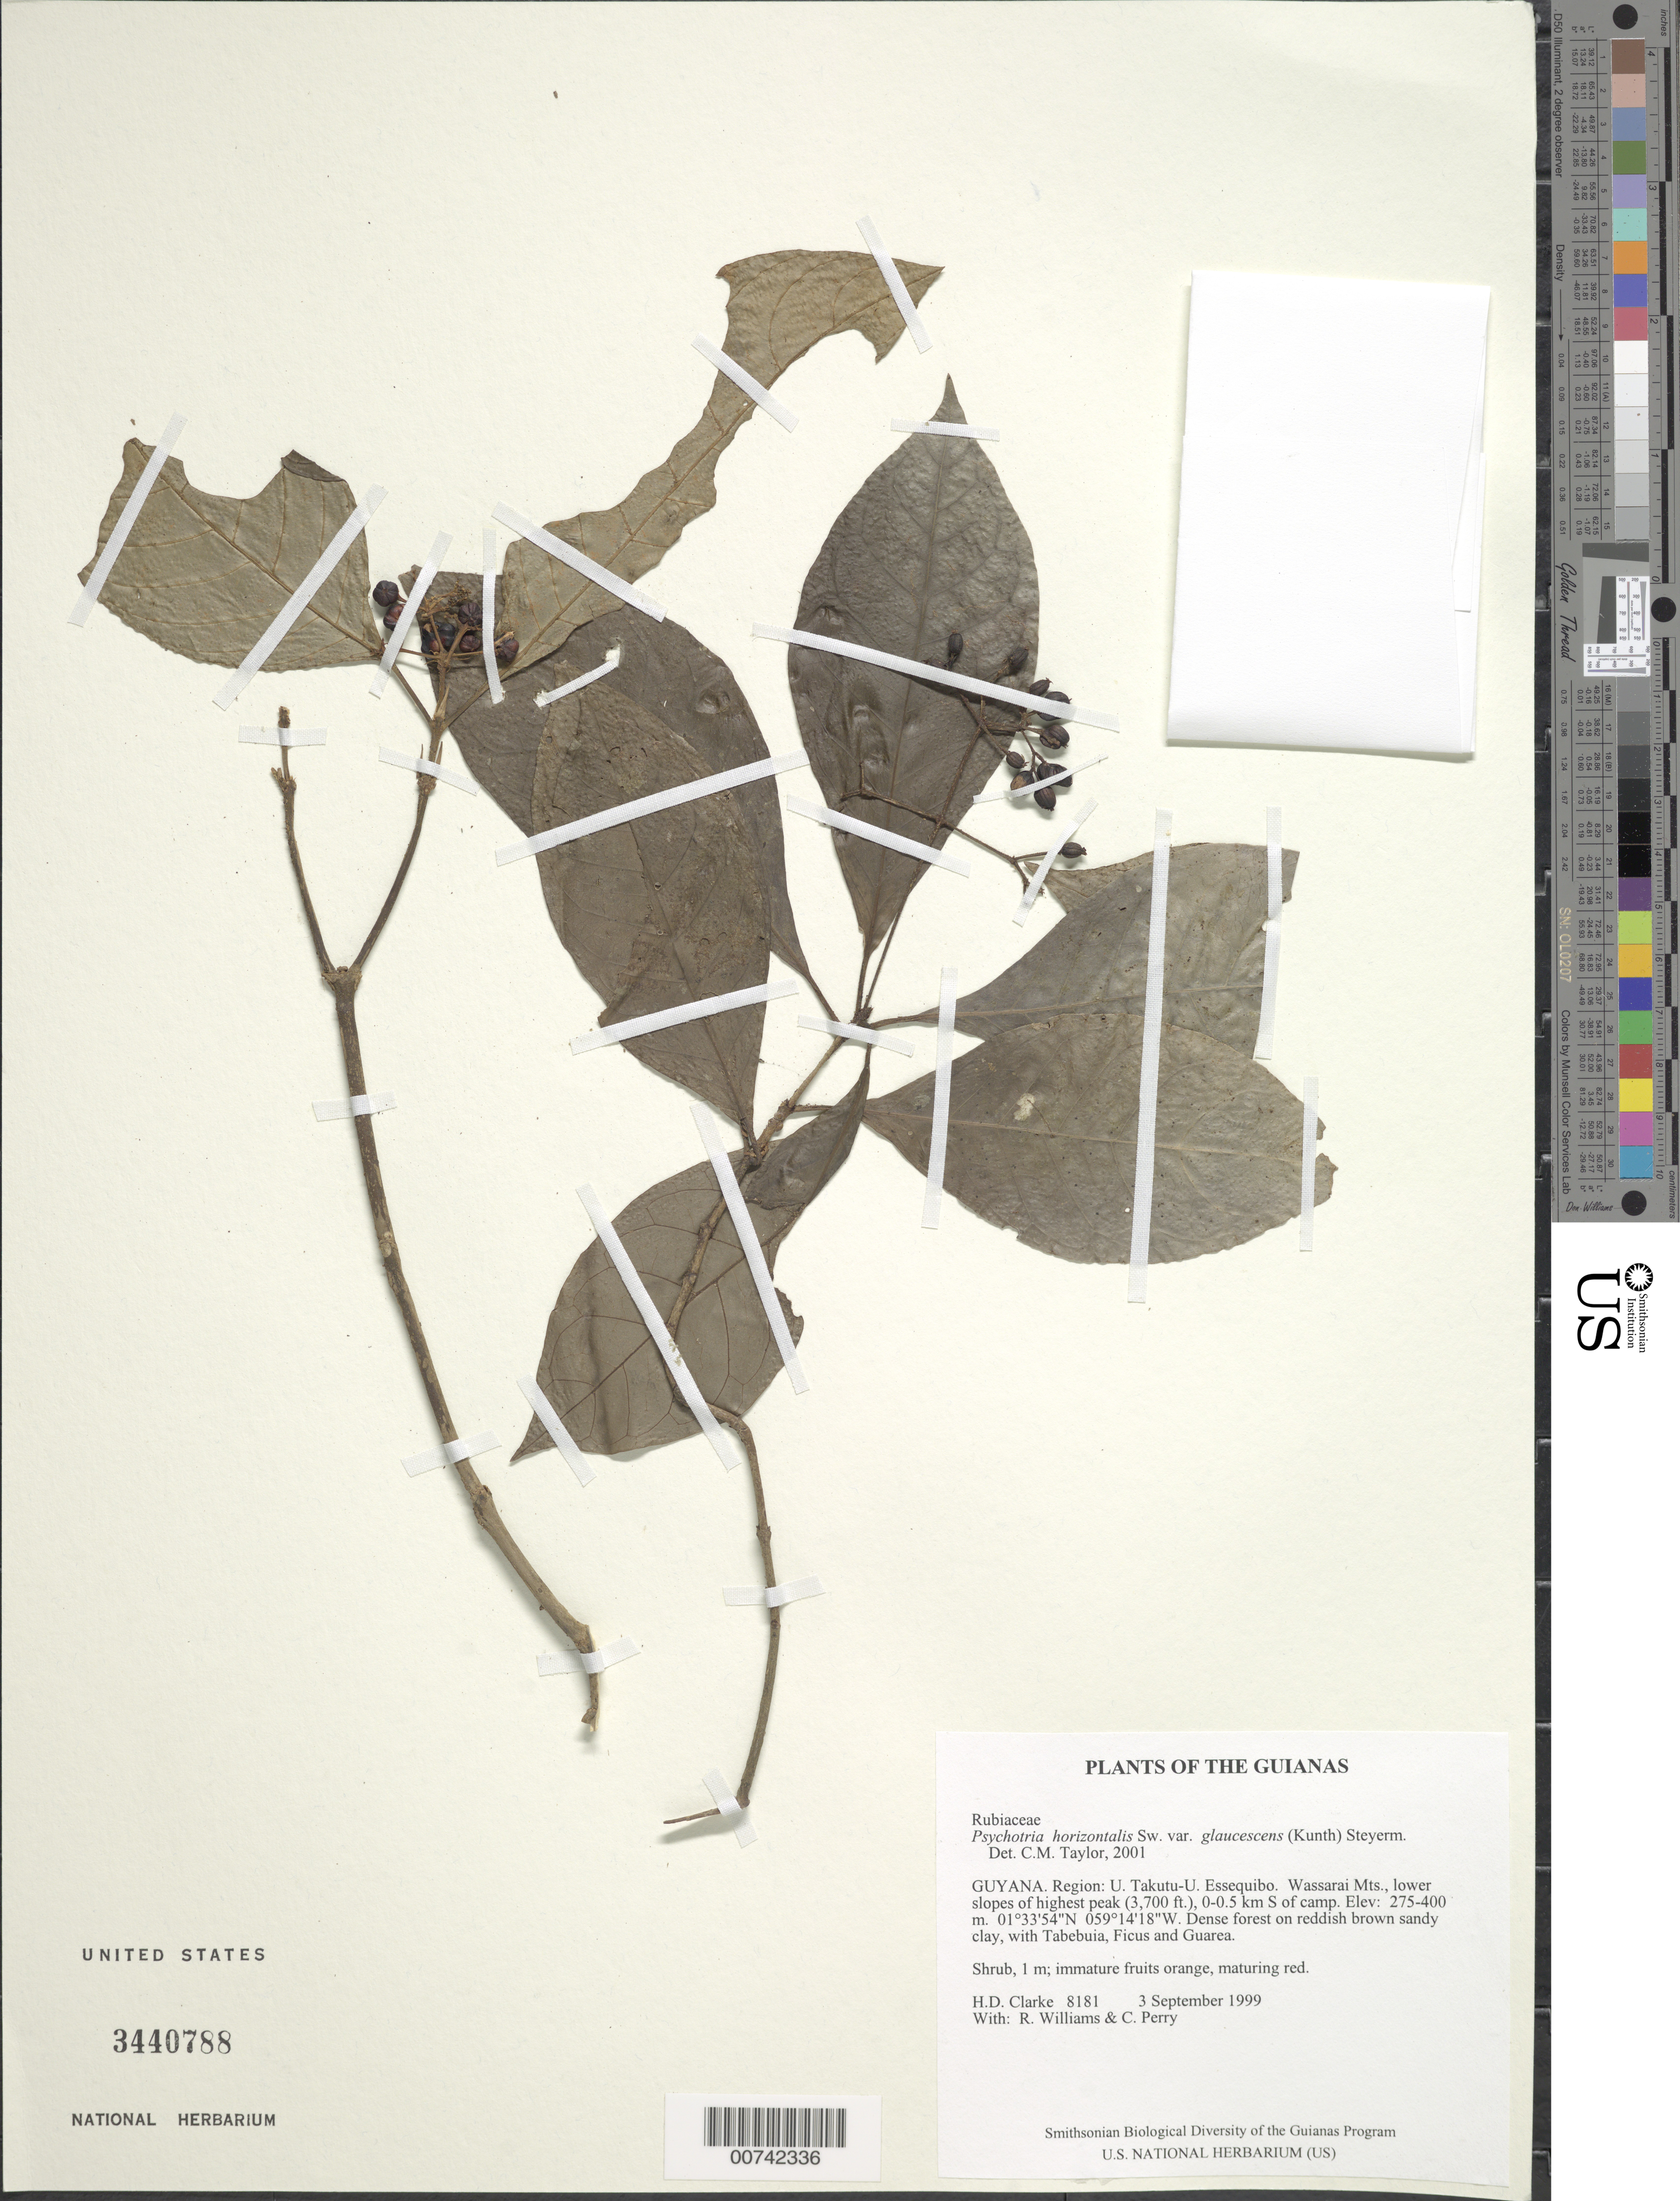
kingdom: Plantae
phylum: Tracheophyta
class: Magnoliopsida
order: Gentianales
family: Rubiaceae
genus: Psychotria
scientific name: Psychotria horizontalis var. glaucescens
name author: (Kunth) Steyerm.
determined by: Taylor, Charlotte M.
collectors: H. D. Clarke, R. Williams & C. Perry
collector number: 8181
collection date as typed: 3 September 1999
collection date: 1999-09-03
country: Guyana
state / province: U. Takutu-U. Essequibo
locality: Wassarai Mts., lower slopes of highest peak (3,700 ft.), 0-0.5 km S of camp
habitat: Dense forest on reddish brown sandy clay, with Tabebuia, Ficus and Guarea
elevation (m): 275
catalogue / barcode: US 3440788